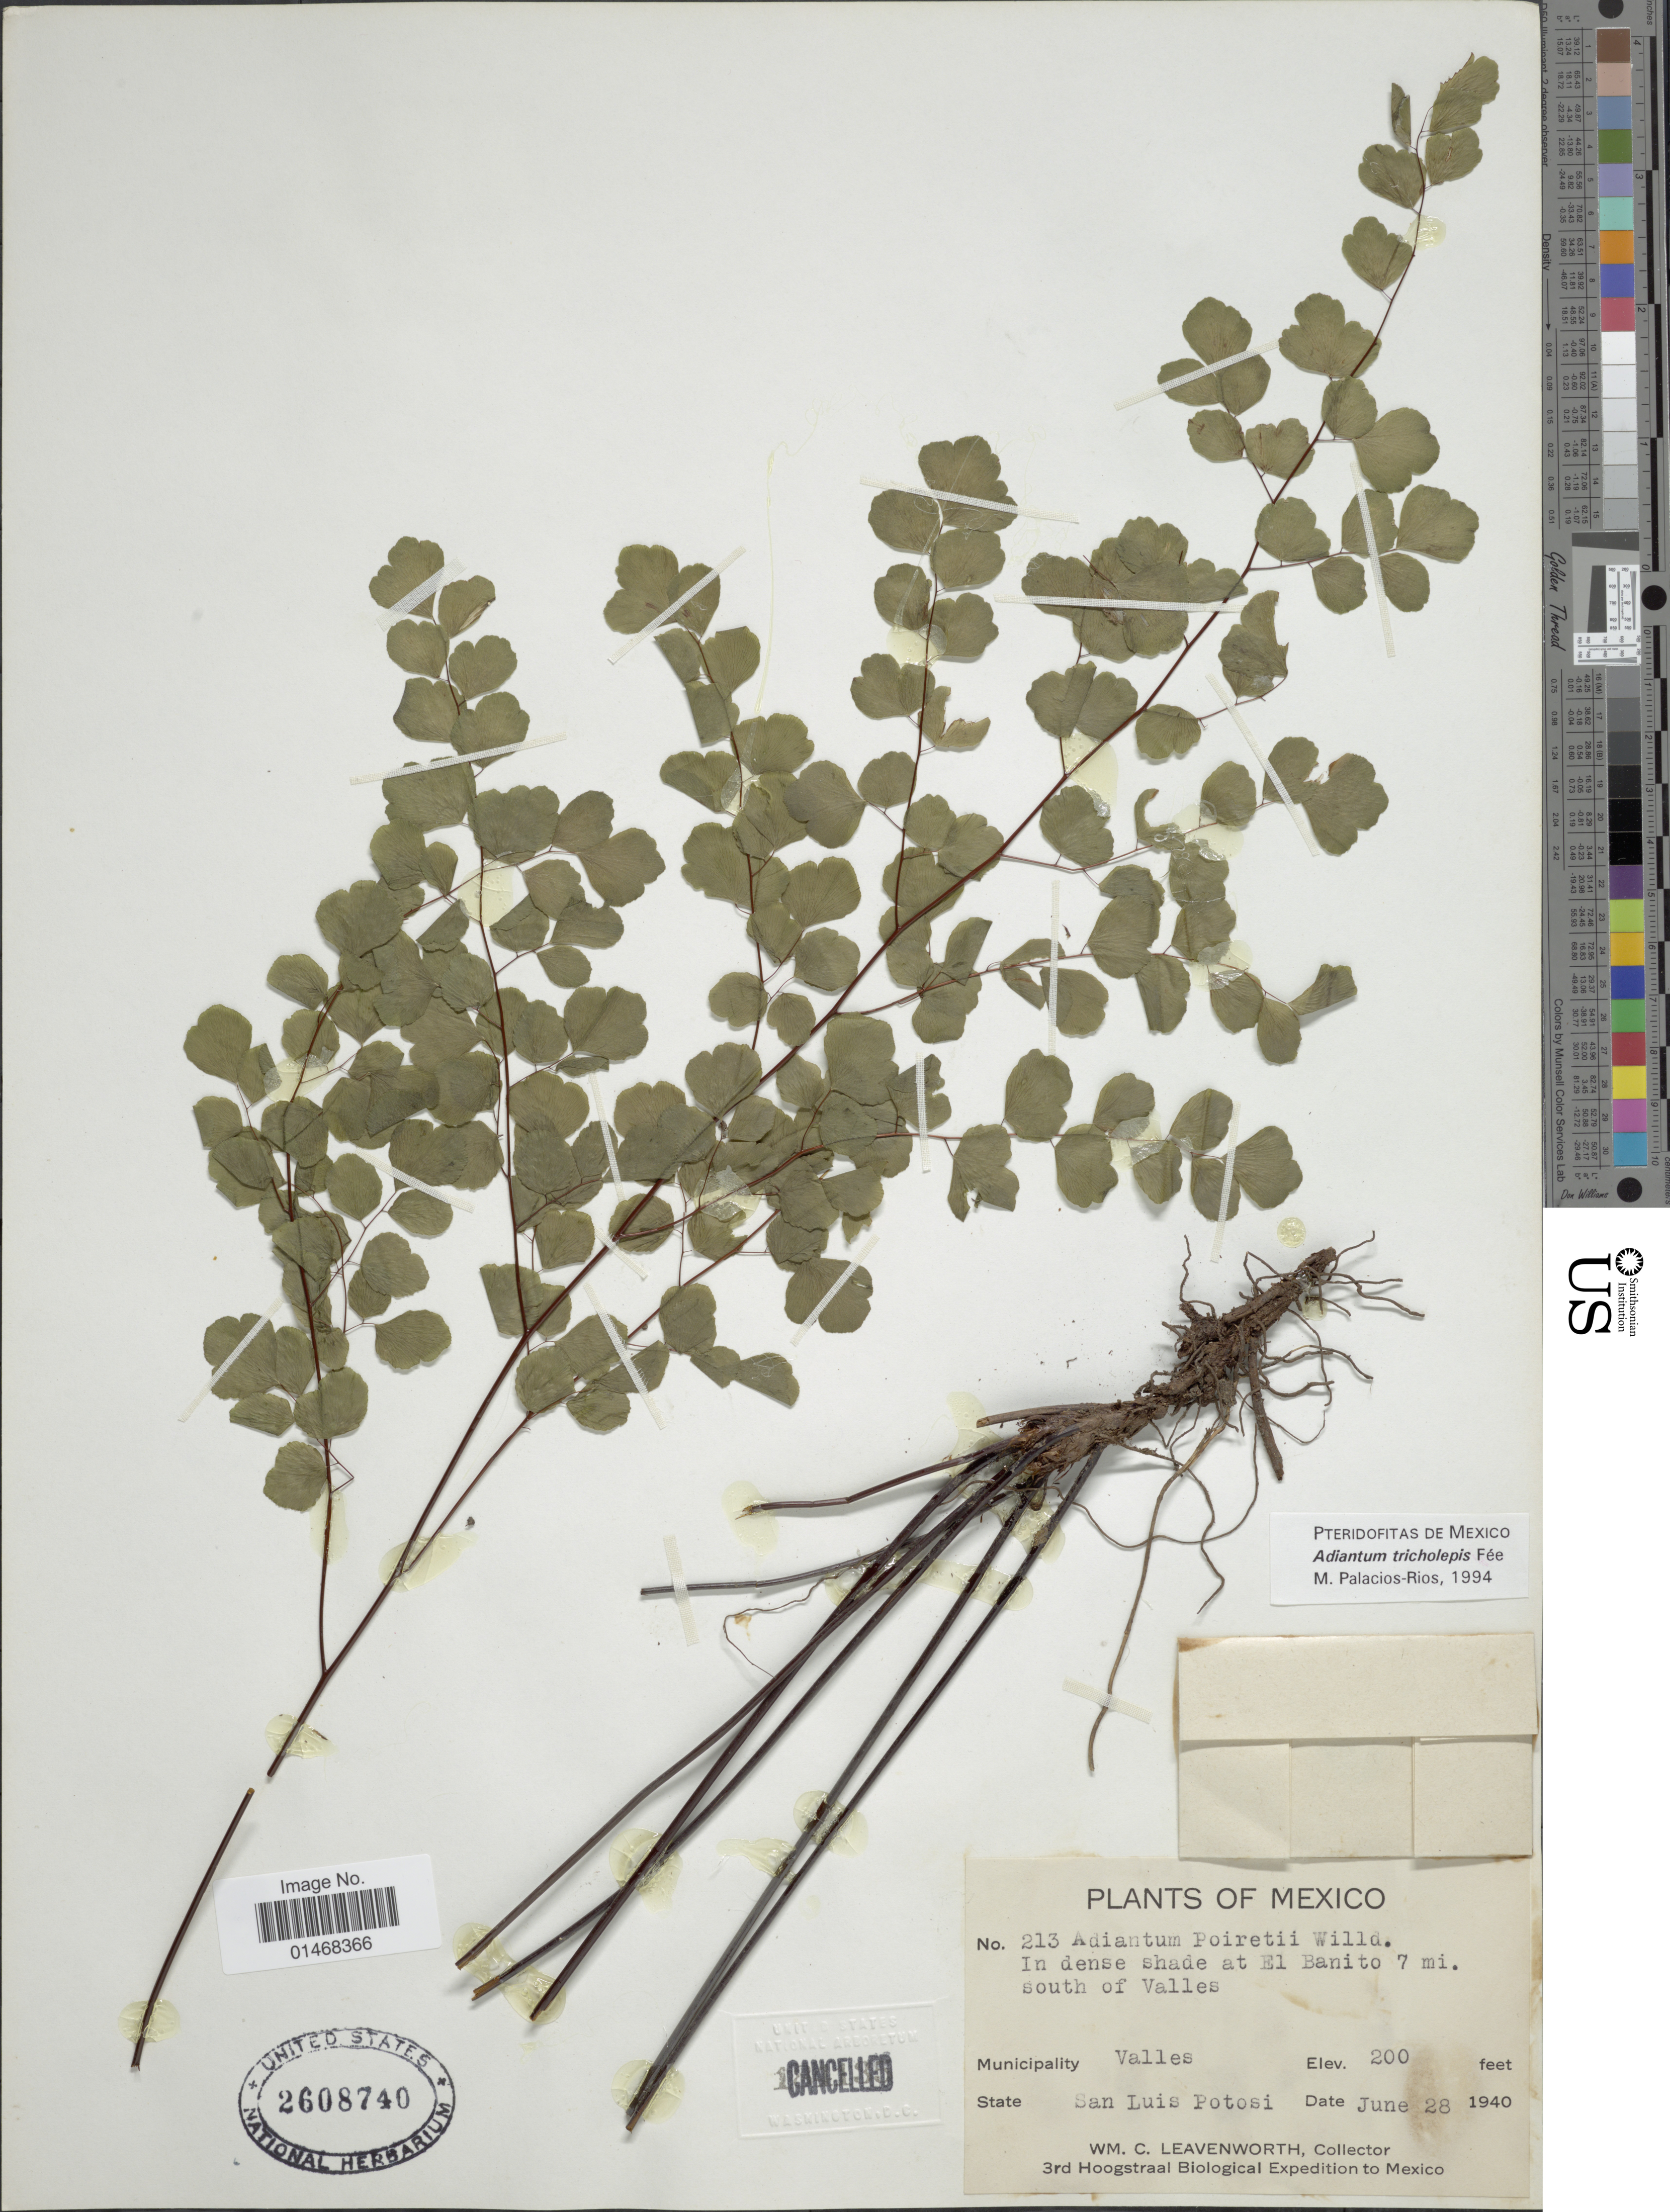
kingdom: Plantae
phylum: Tracheophyta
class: Polypodiopsida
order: Polypodiales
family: Pteridaceae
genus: Adiantum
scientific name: Adiantum tricholepis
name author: Fée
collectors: W. C. Leavenworth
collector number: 213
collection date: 1940-06-28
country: Mexico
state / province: San Luis Potosí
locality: In dense shade at El Banito 7 mi. south of Valles, Municipality Valles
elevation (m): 61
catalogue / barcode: US 2608740